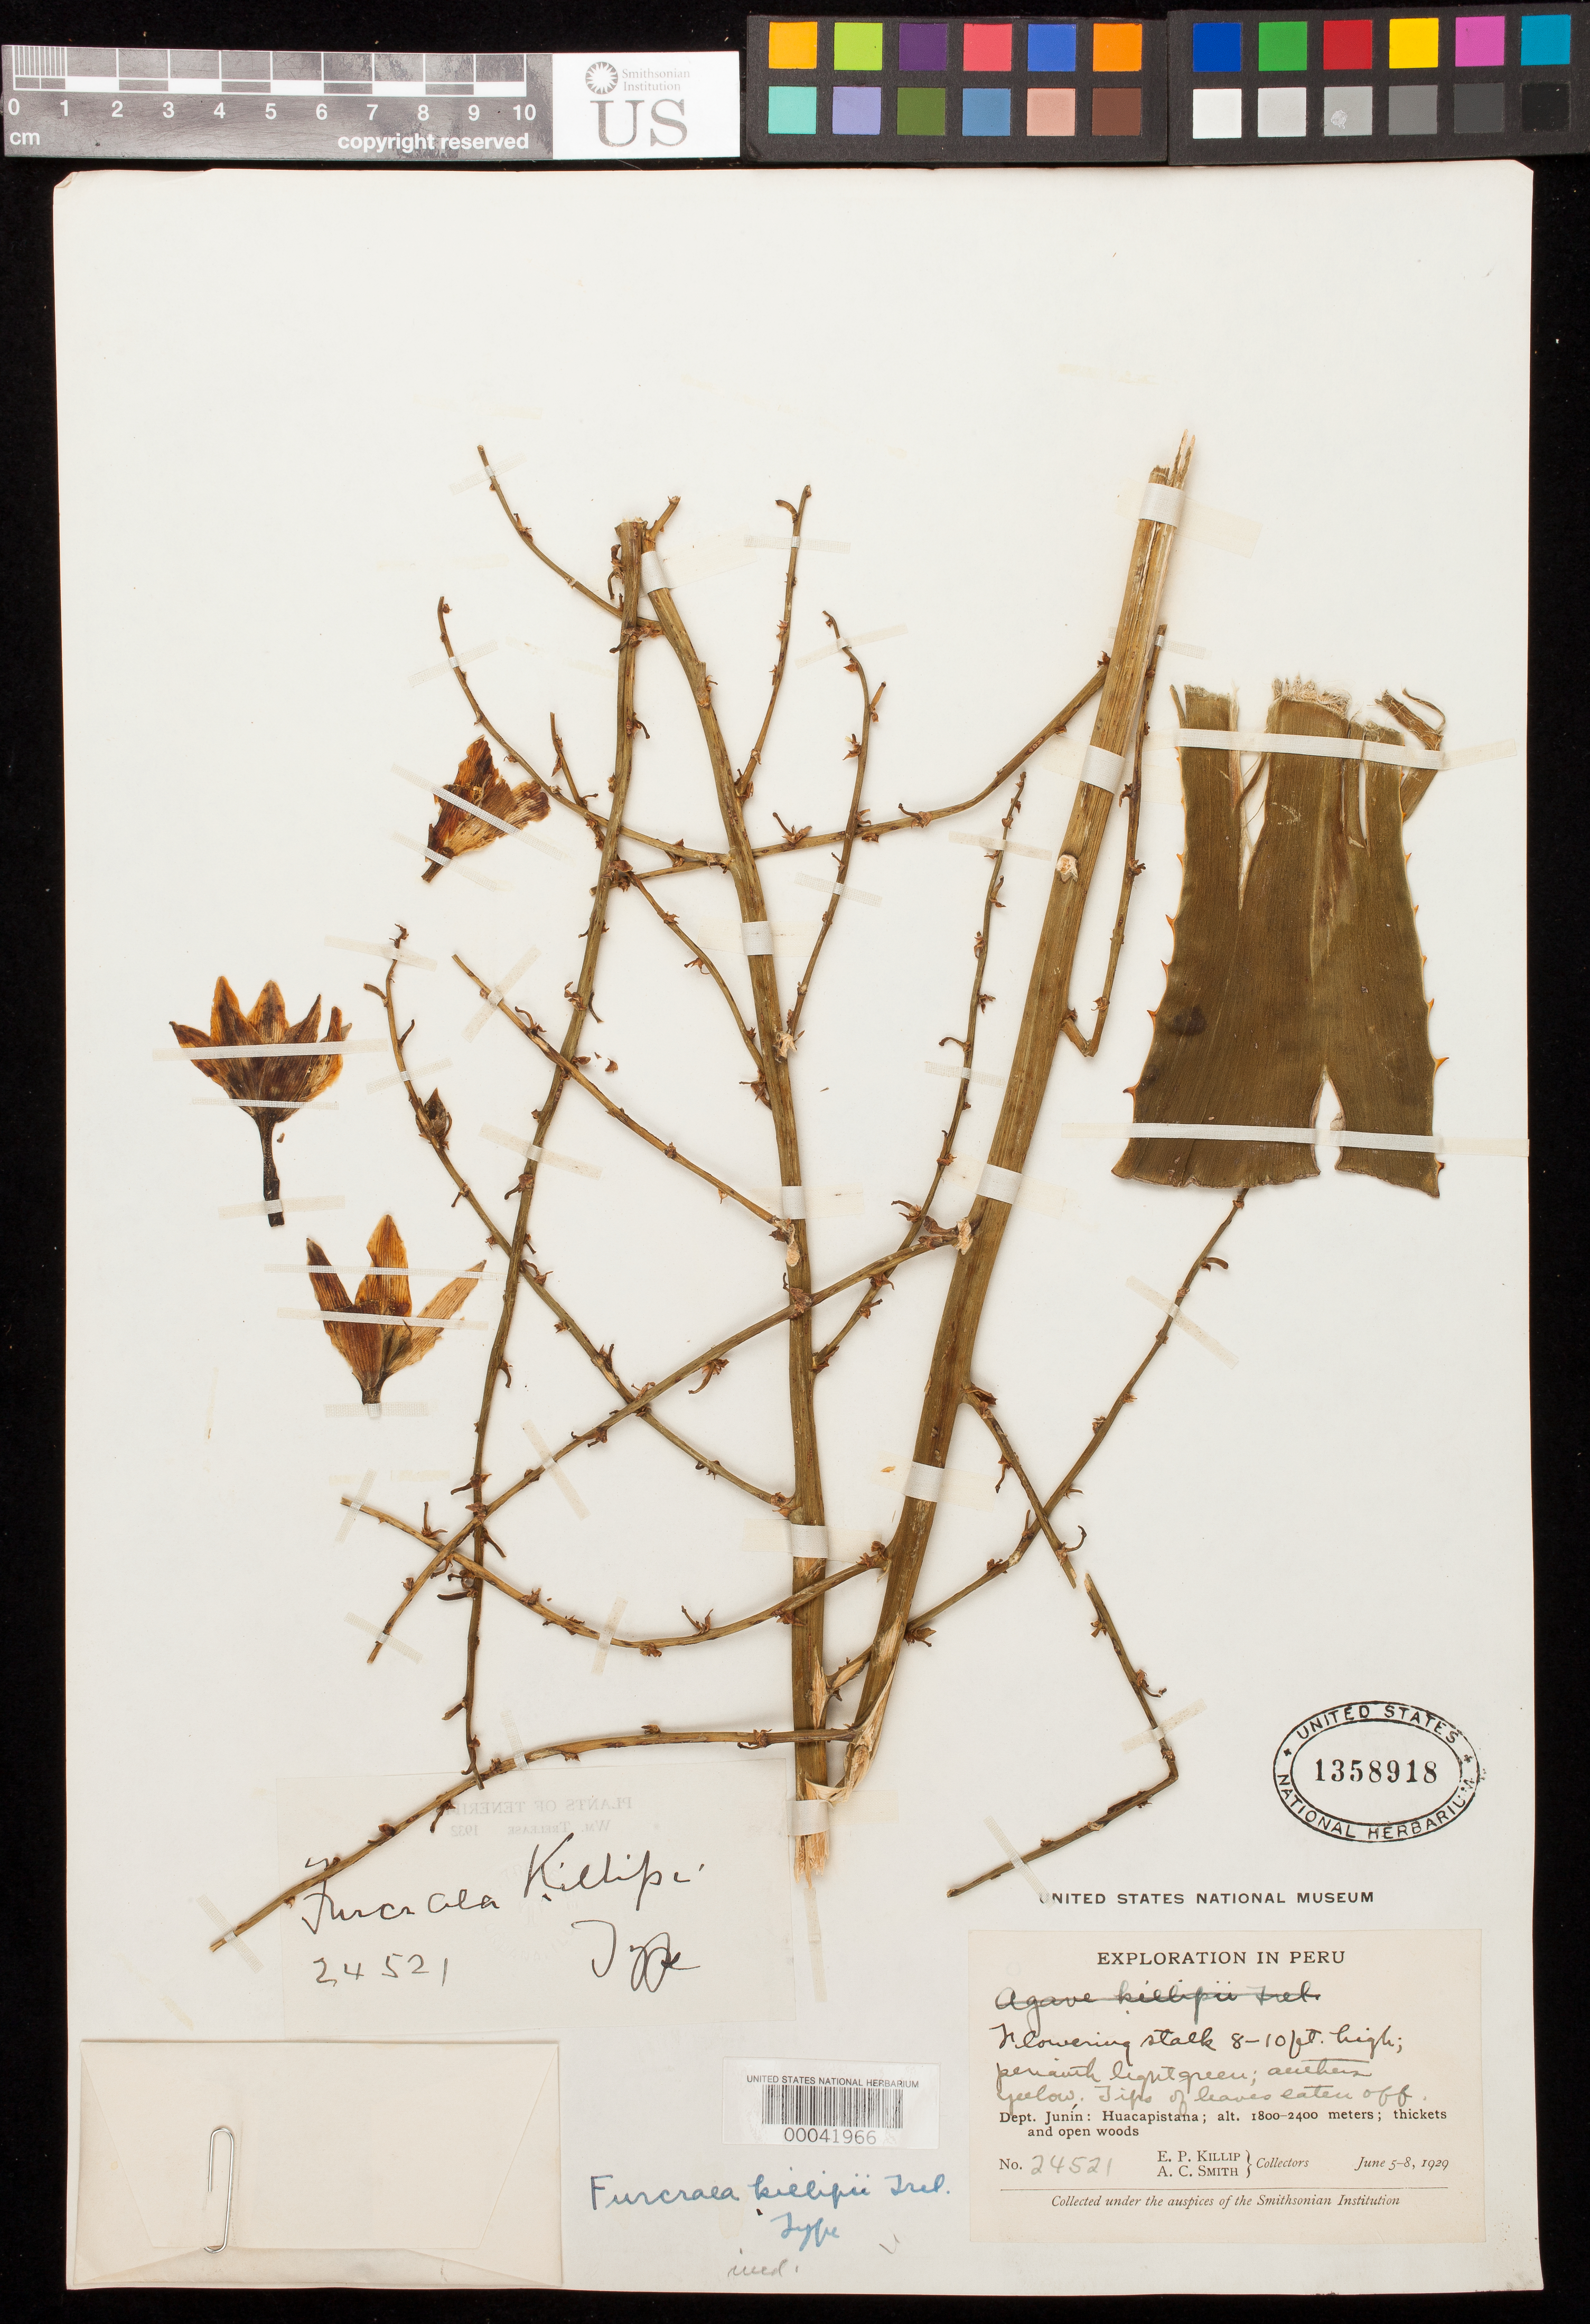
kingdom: Plantae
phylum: Tracheophyta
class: Liliopsida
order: Asparagales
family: Asparagaceae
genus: Furcraea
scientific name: Furcraea killipii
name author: Trel.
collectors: E. P. Killip & A. C. Smith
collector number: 24521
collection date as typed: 05 Jun 1929 to 08 Jun 1929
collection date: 1929-06-05/1929-06-08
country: Peru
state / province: Junín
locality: Huacapictana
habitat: Thickets and open woods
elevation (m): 1800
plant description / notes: Annotated as "Type" of Furcraea killipii Trel. (ined. name, never published)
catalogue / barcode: US 1358918